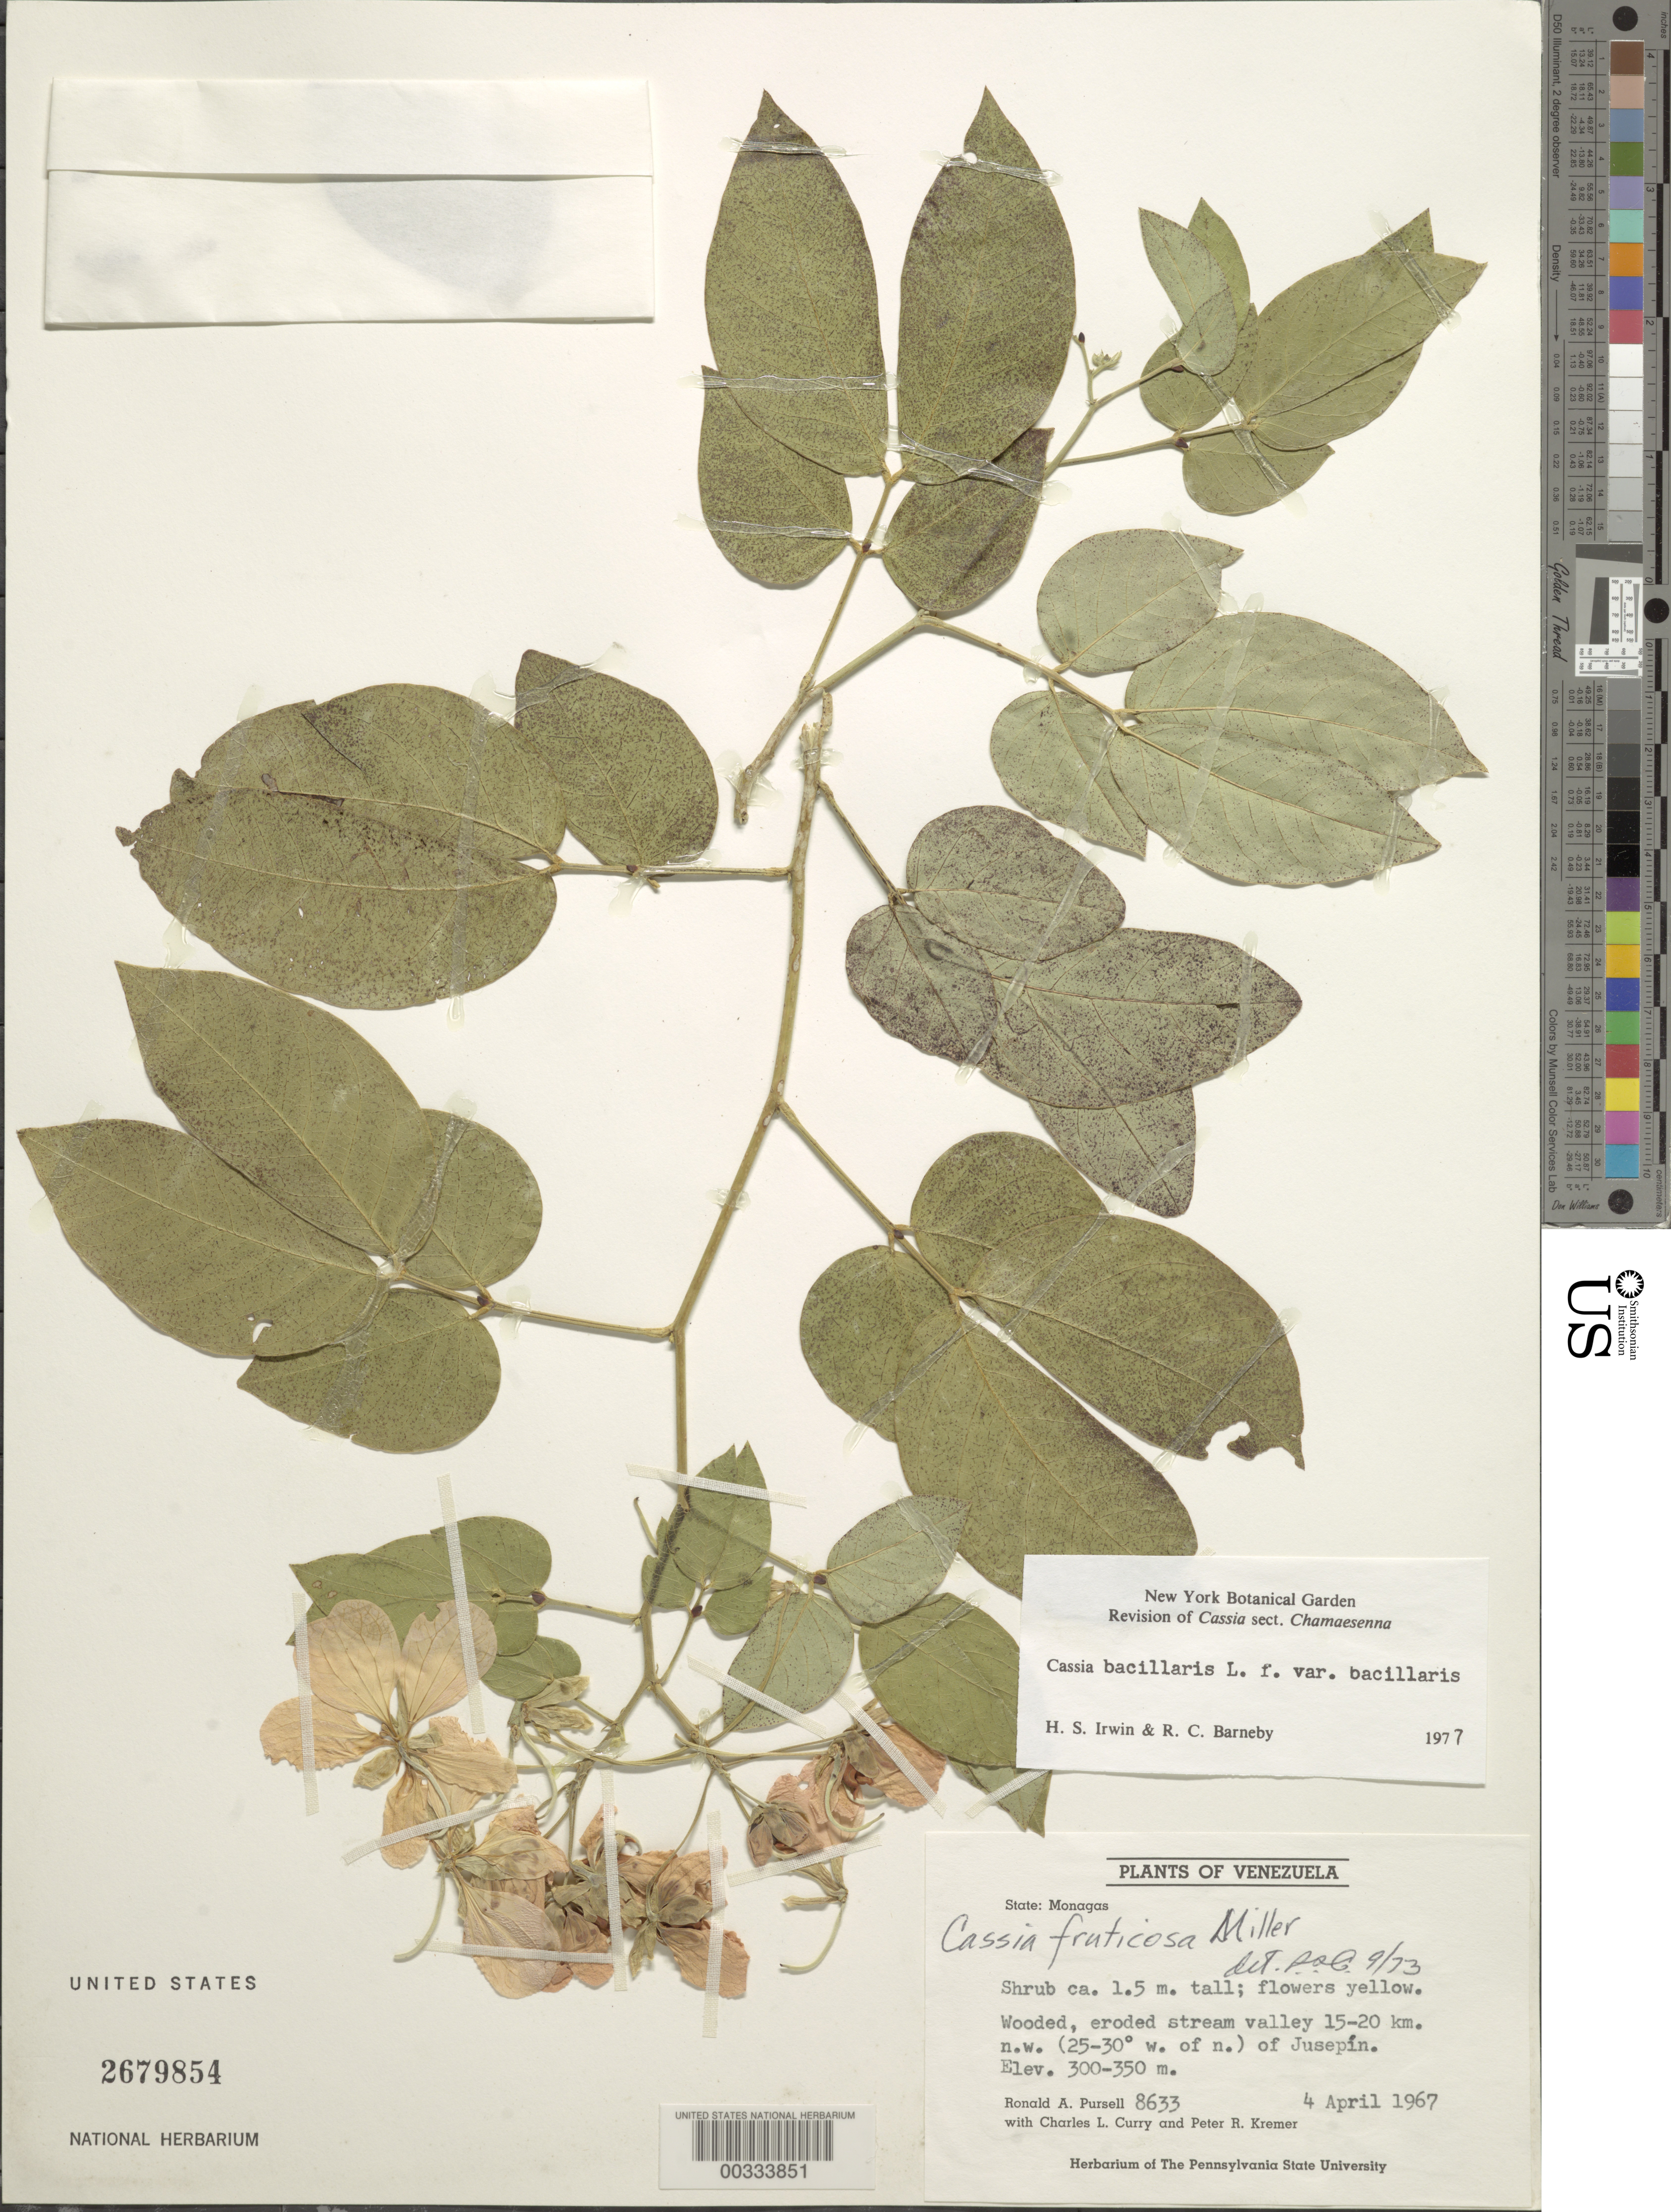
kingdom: Plantae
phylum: Tracheophyta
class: Magnoliopsida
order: Fabales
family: Fabaceae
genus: Senna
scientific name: Senna bacillaris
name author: (L. f.) H.S. Irwin & Barneby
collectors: R. A. Pursell, C. L. Curry & P. R. Kremer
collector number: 8633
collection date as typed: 04 Apr 1967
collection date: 1967-04-04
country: Venezuela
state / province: Monagas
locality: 15-20 km nw of jusepin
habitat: Wooded, eroded stream valley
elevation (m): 300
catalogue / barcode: US 2679854